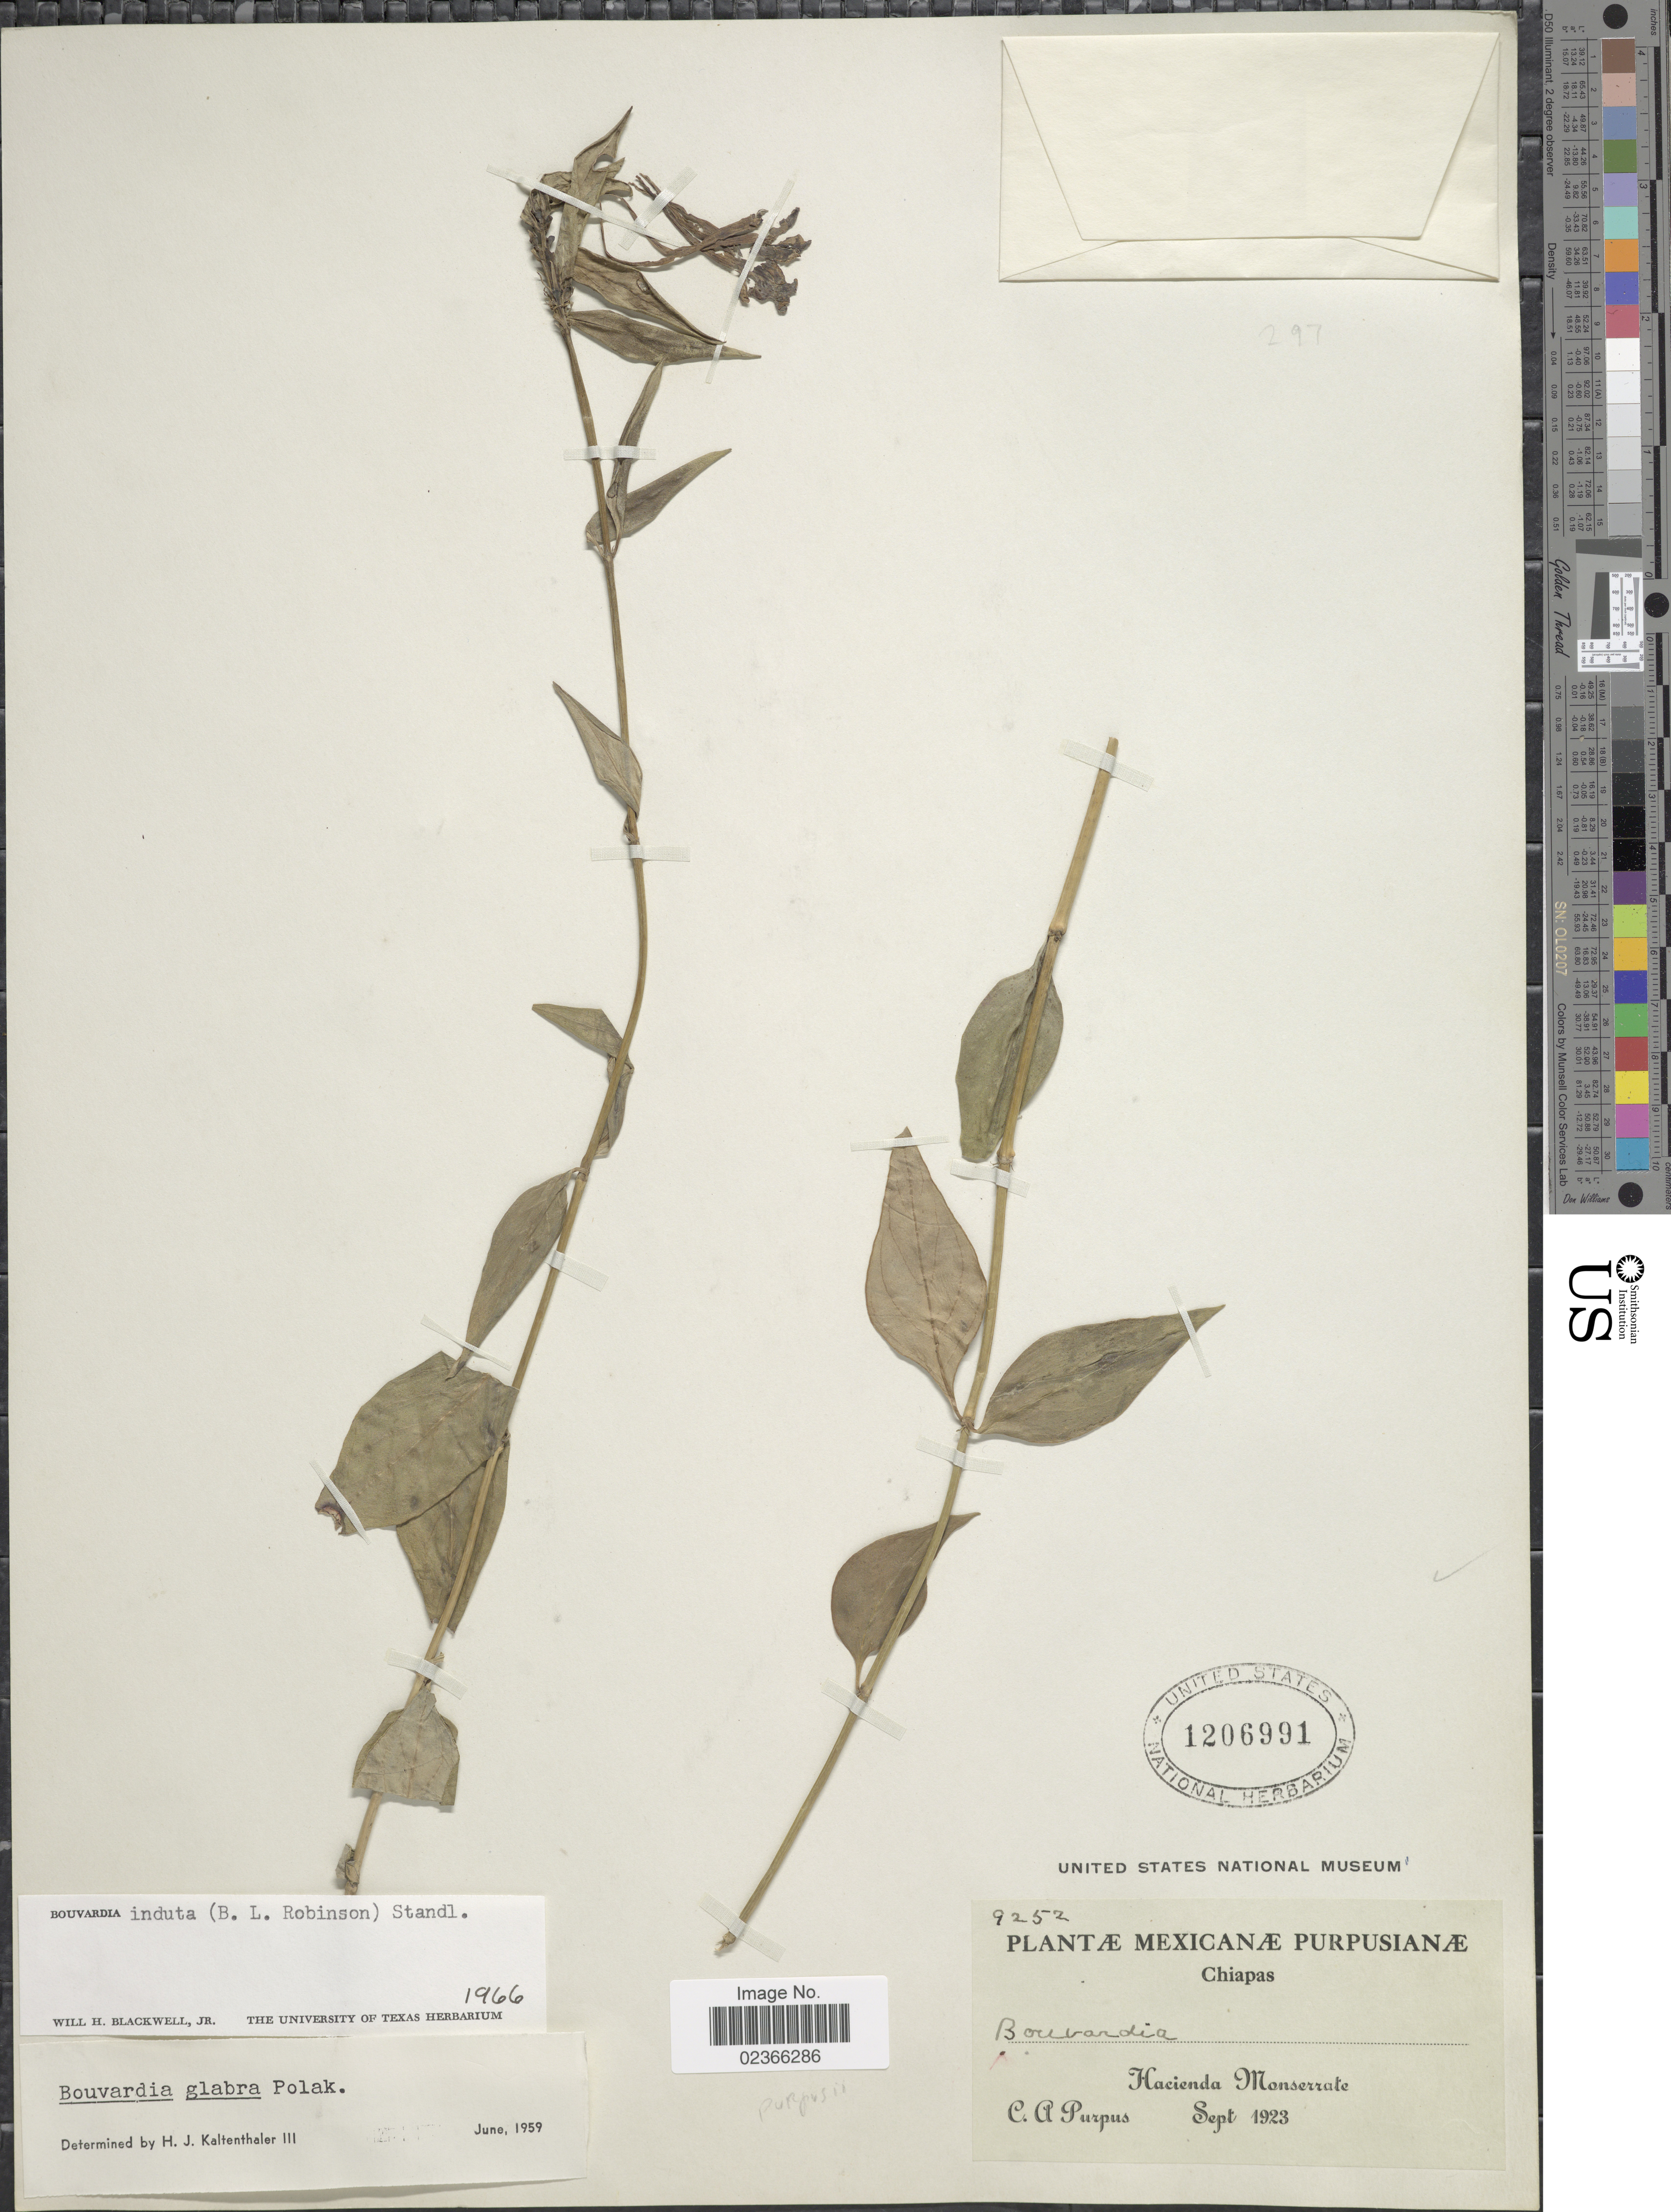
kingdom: Plantae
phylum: Tracheophyta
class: Magnoliopsida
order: Gentianales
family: Rubiaceae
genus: Bouvardia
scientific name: Bouvardia induta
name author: (B.L. Rob.) Standl.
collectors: C. A. Purpus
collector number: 9252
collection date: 1923-09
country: Mexico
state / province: Chiapas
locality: Hacienda Monserrate. Chiapas.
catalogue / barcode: US 1206991